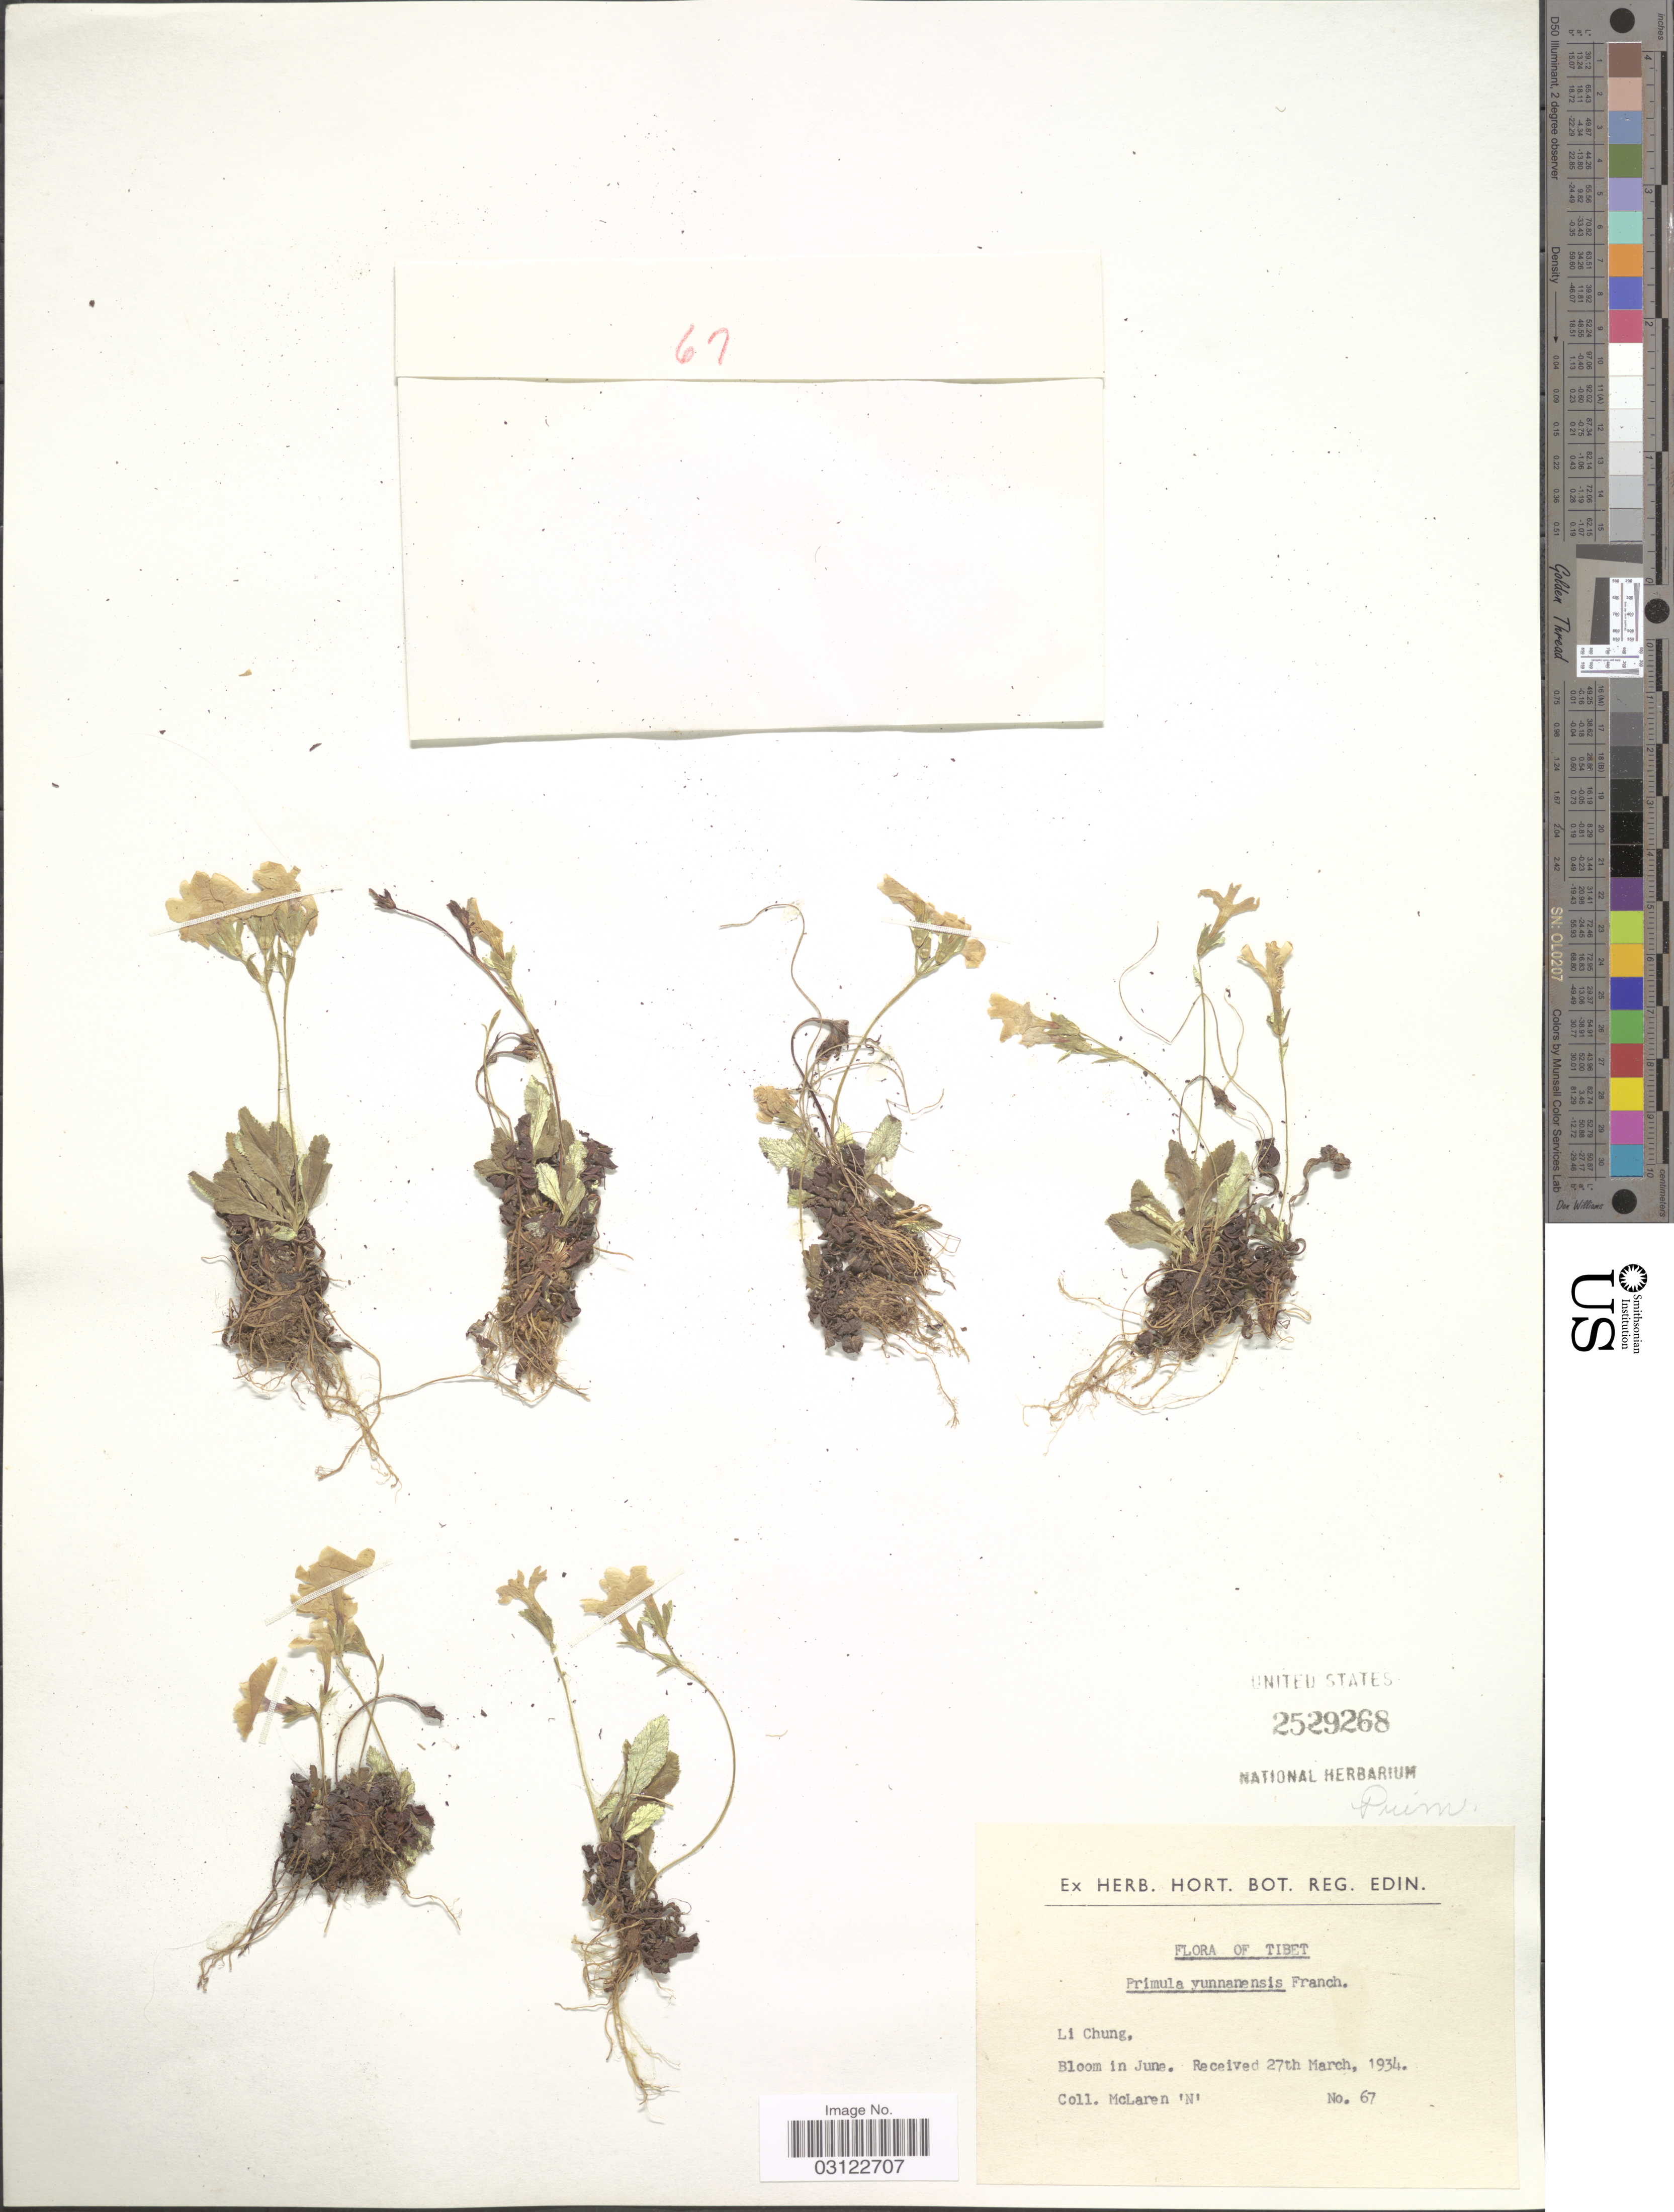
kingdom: Plantae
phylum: Tracheophyta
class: Magnoliopsida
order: Ericales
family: Primulaceae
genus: Primula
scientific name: Primula yunnanensis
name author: Franch.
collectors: McLaren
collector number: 67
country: China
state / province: Xizang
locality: Tibet. Li Chung.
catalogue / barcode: US 2529268